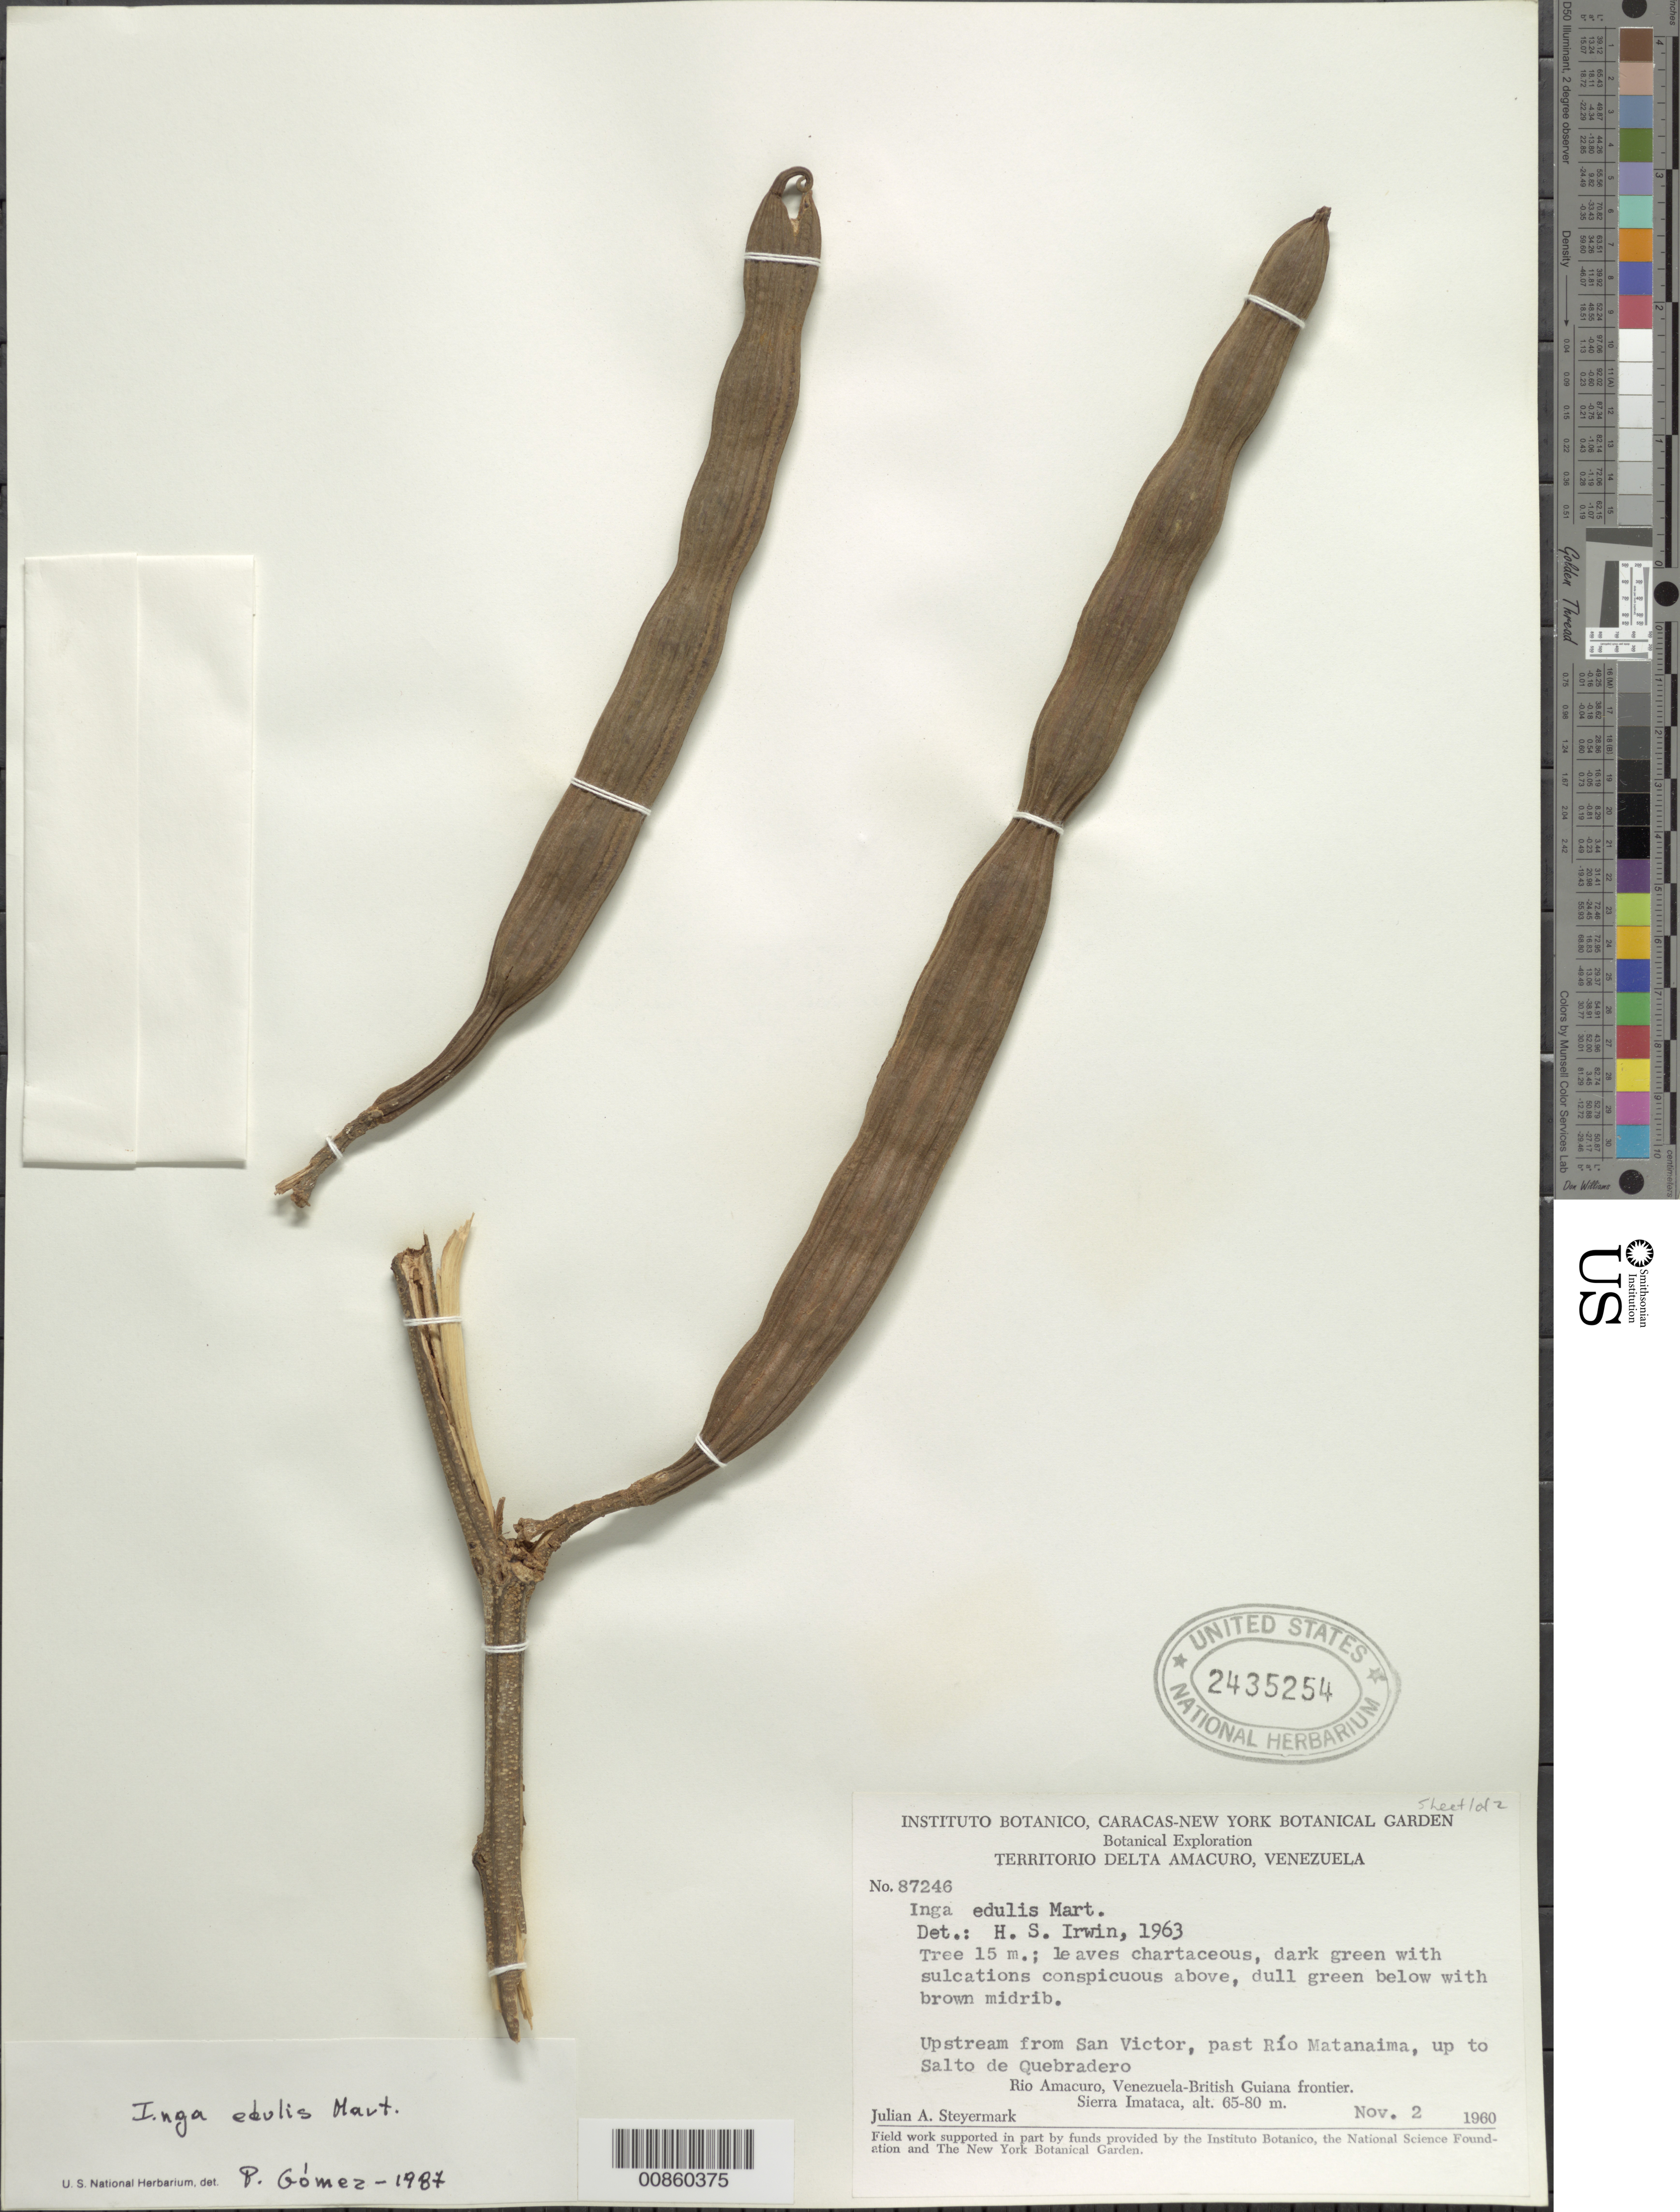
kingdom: Plantae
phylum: Tracheophyta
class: Magnoliopsida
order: Fabales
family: Fabaceae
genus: Inga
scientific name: Inga edulis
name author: Mart.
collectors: J. Steyermark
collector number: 87246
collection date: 1960-11-02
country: Venezuela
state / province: Delta Amacuro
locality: Territorio Delta Amacuro, Upstream from San Victor, past Rio Matanaima, up to Salto de Quebradero, Rio Amacuro, Venezuela-British Guiana frontier, Sierra Imataca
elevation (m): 65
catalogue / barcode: US 2435254